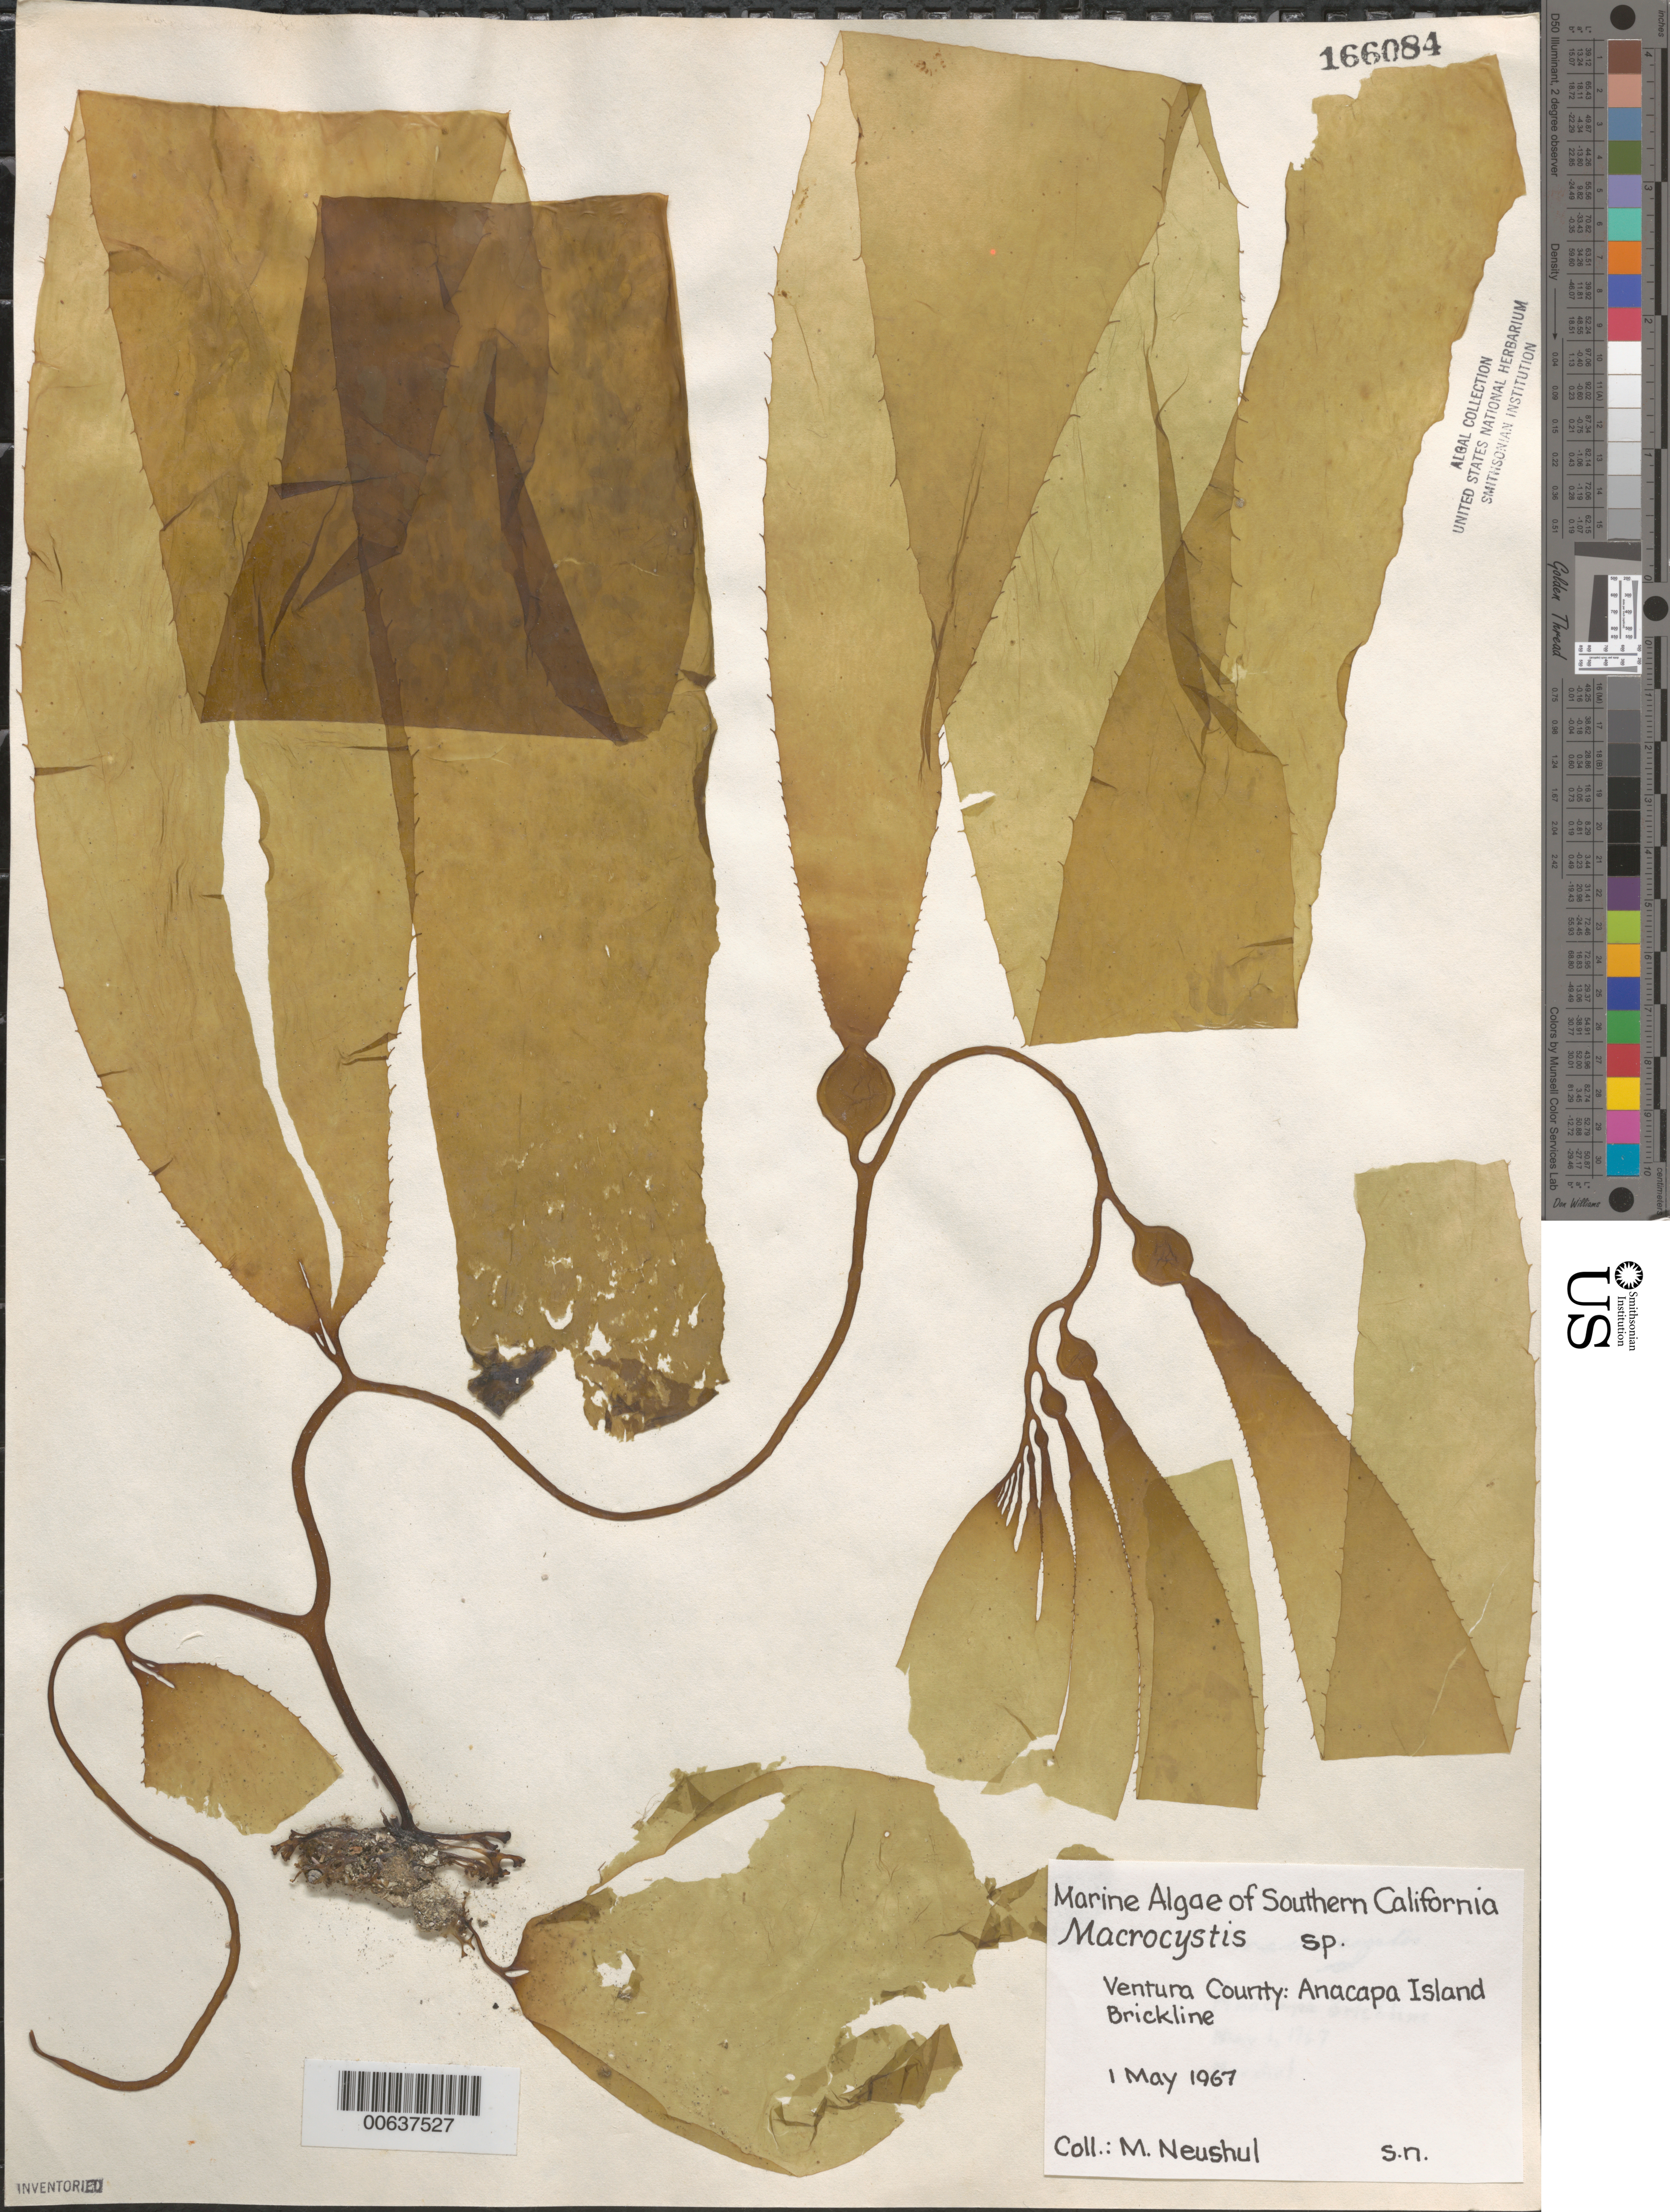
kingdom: Chromista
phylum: Ochrophyta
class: Phaeophyceae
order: Laminariales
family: Laminariaceae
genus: Macrocystis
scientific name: Macrocystis sp.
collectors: M. Neushul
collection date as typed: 01 May 1967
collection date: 1967-05-01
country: United States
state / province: California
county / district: Ventura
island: Anacapa Island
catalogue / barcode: US 166084